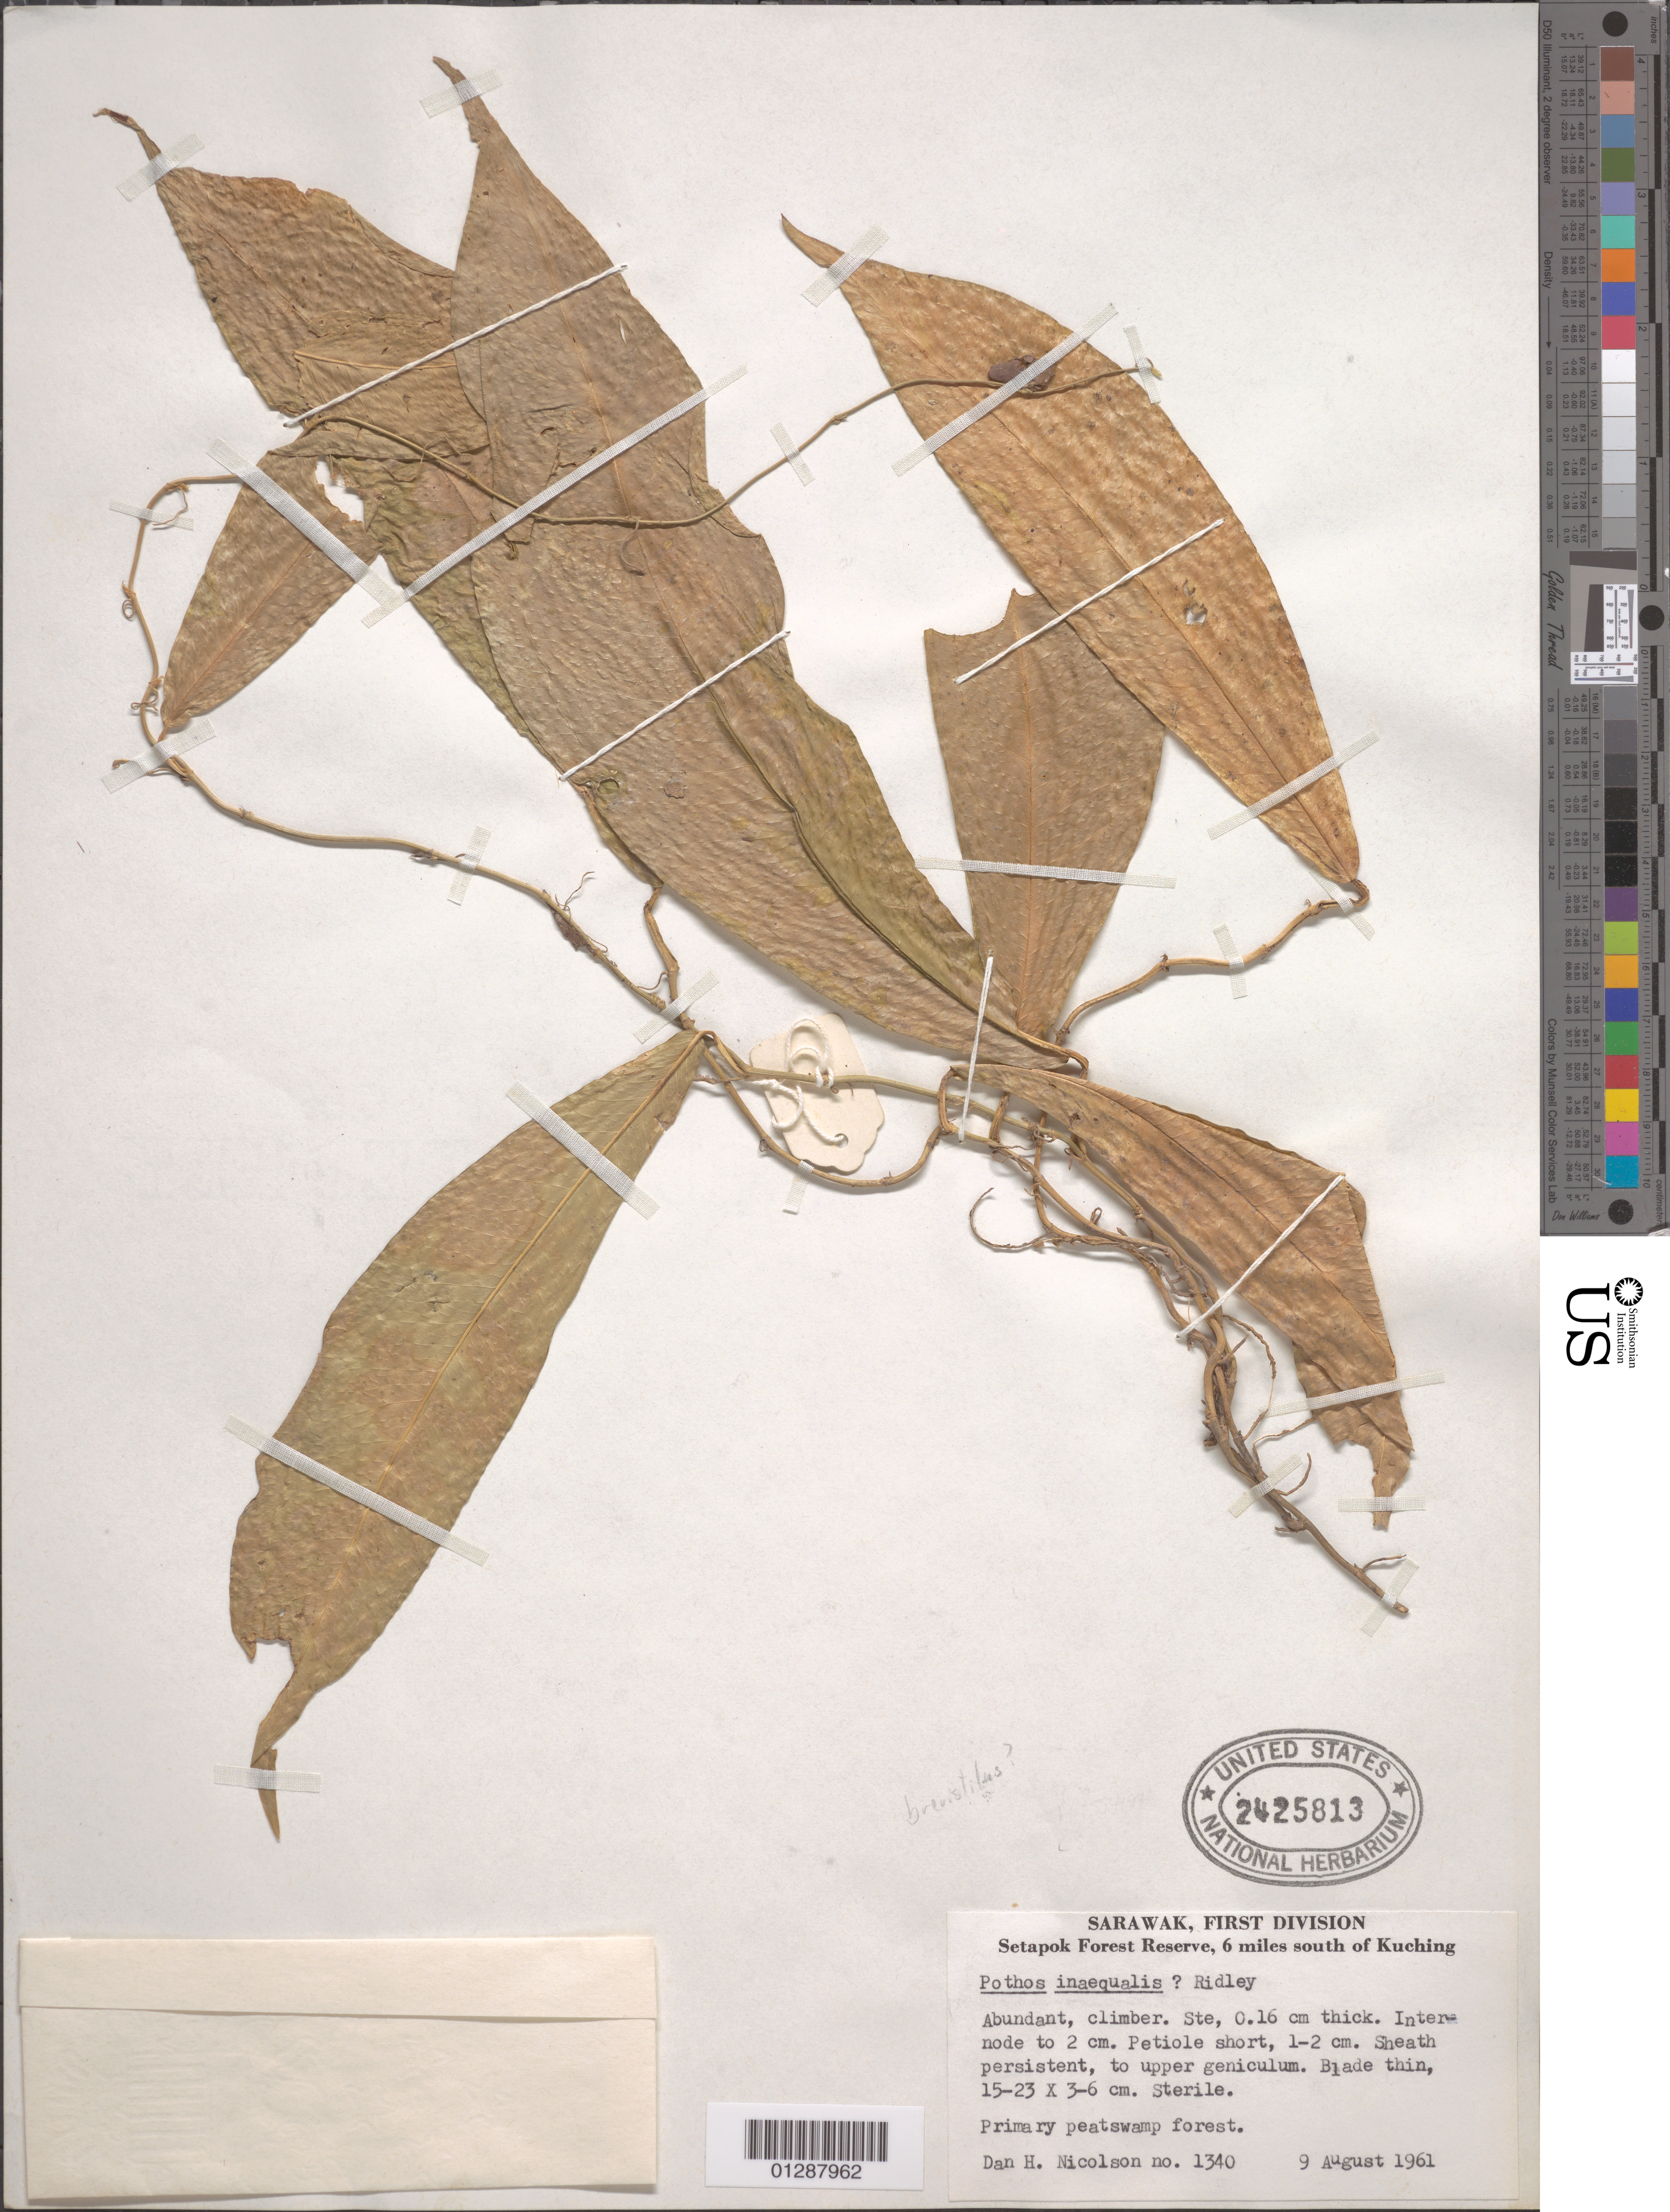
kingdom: Plantae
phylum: Tracheophyta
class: Liliopsida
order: Alismatales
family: Araceae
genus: Pothos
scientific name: Pothos inaequalis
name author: Ridl.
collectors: D. H. Nicolson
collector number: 1340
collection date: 1961-08-09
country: Malaysia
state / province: Sarawak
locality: First Division. Setapok Forest Reserve, 6 miles south of Kuching.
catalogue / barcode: US 2425813